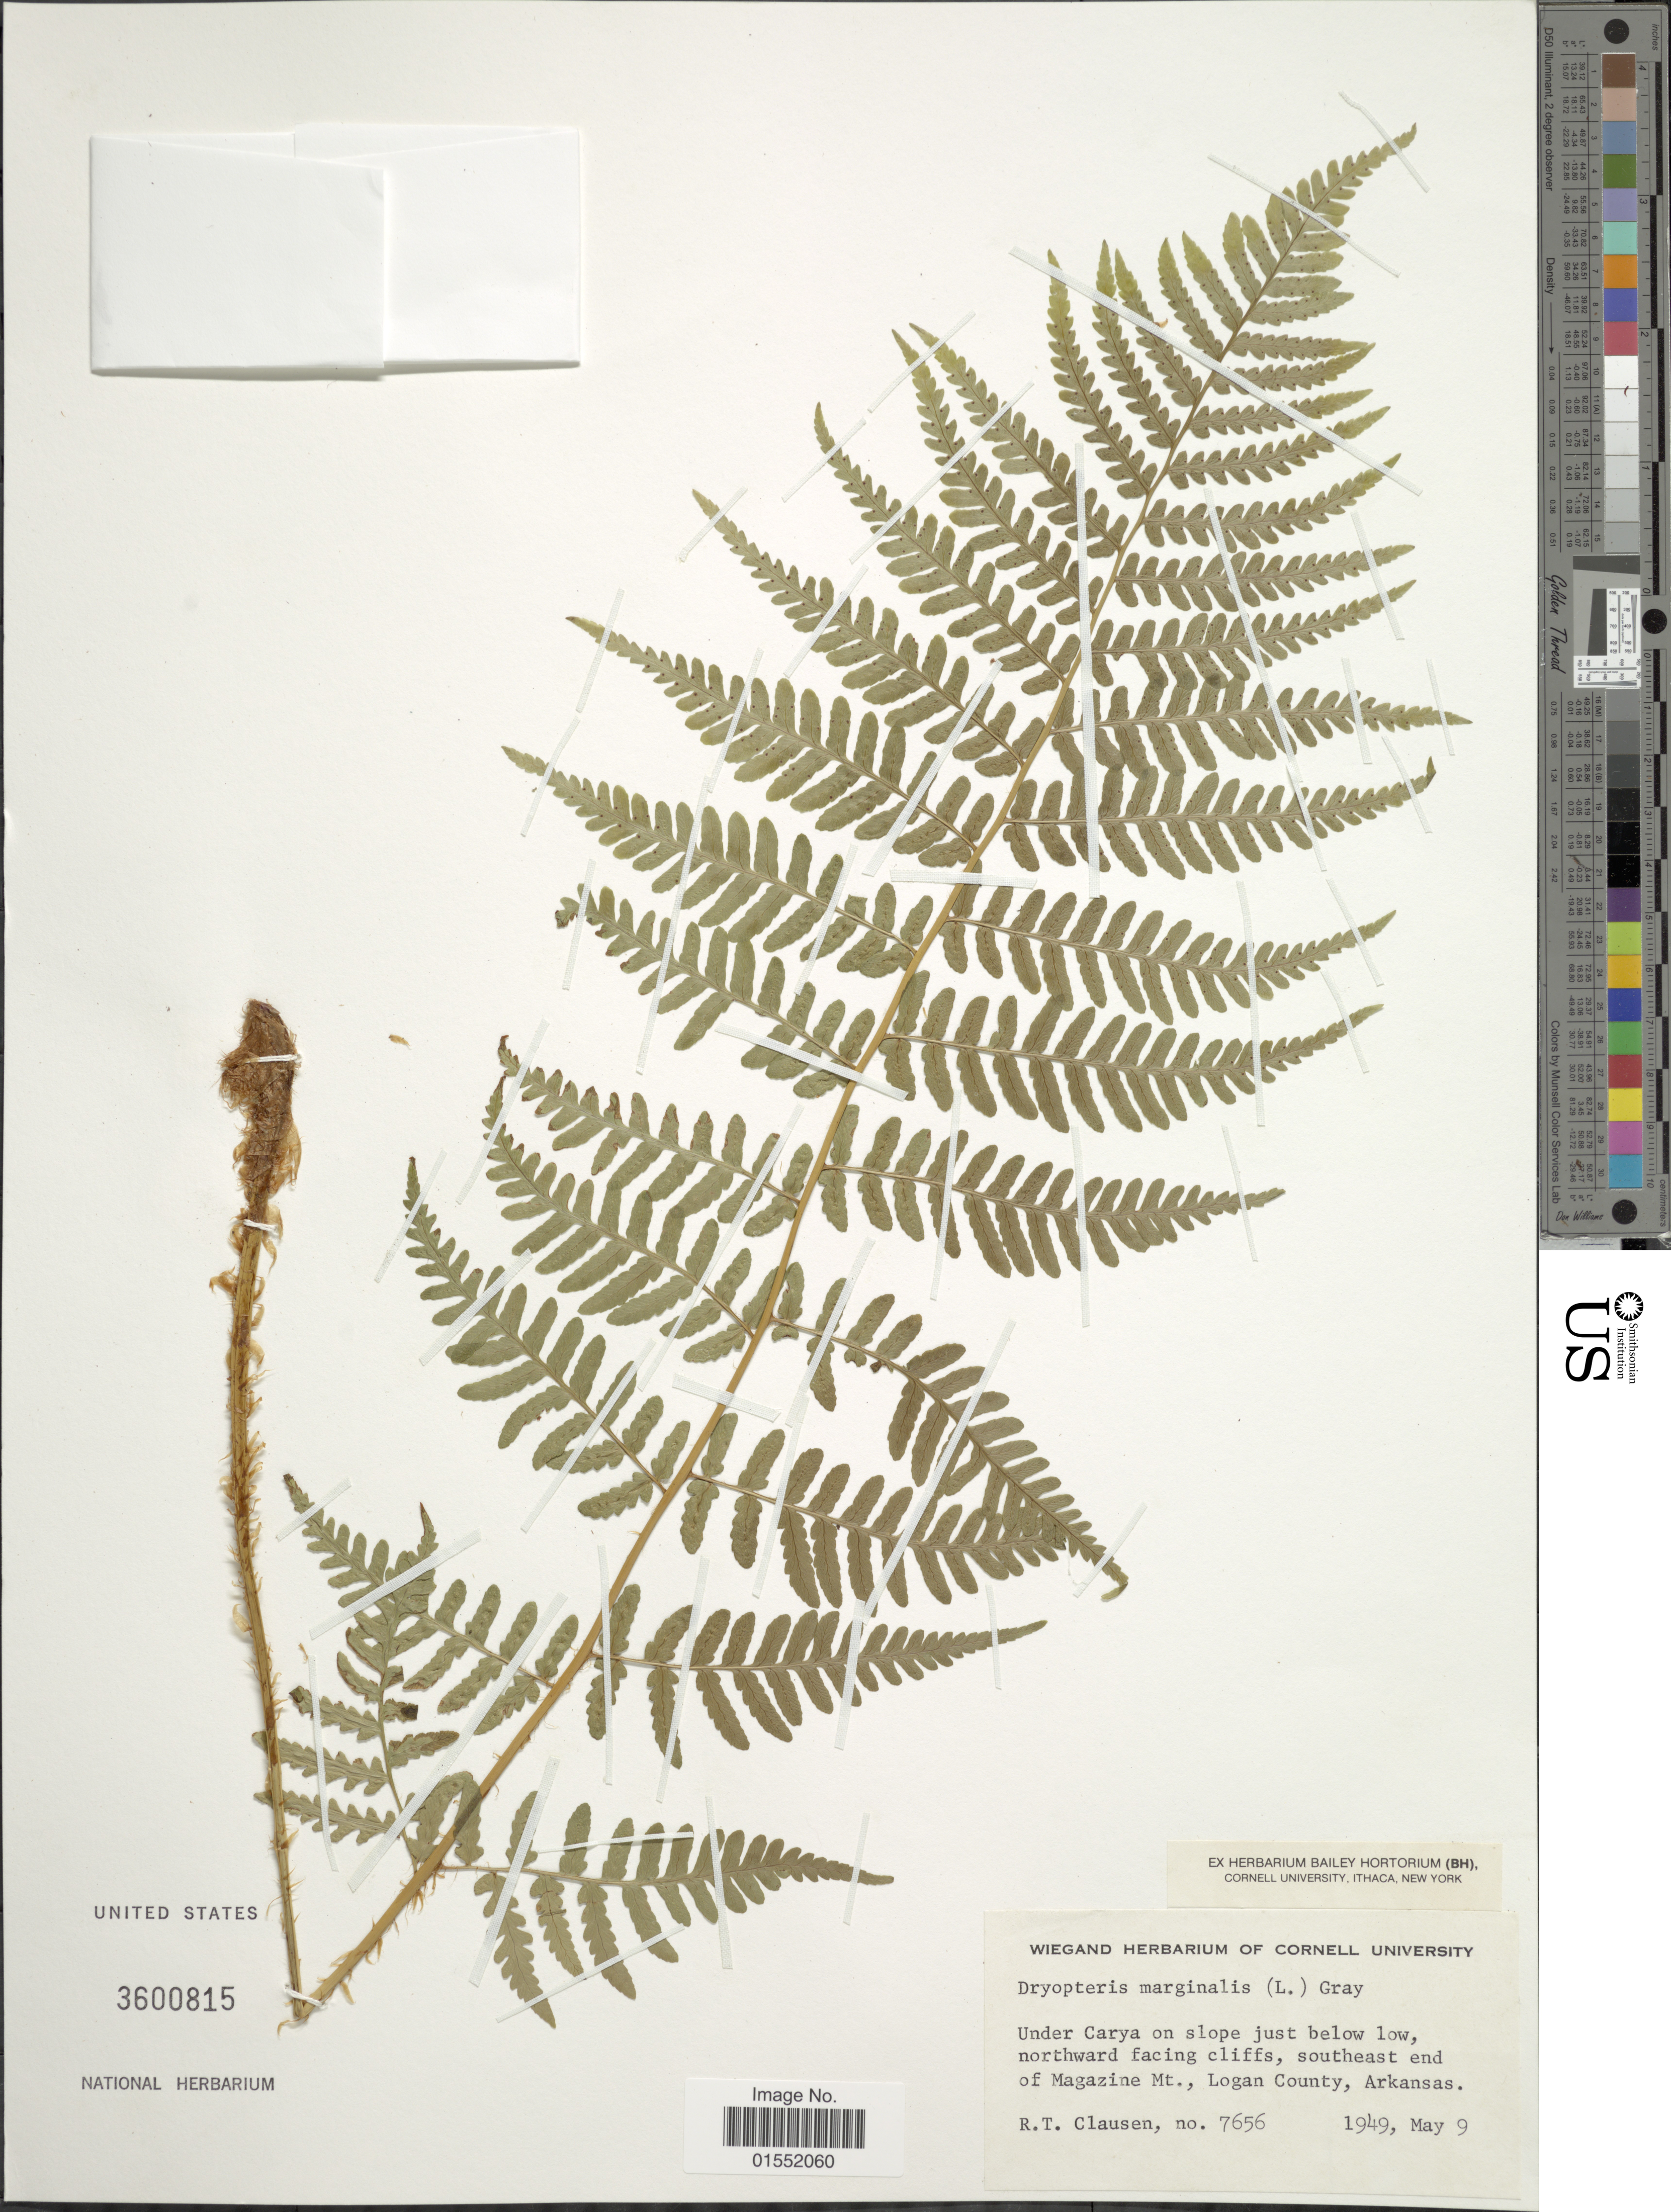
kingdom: Plantae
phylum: Tracheophyta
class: Polypodiopsida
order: Polypodiales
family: Dryopteridaceae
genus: Dryopteris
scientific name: Dryopteris marginalis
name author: (L.) A. Gray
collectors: R. T. Clausen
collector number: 7656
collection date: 1949-05-09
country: United States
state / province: Arkansas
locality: Under Carya on slope just below low, northward facing cliffs, southeast end of Magazine Mt., Logan County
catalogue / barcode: US 3600815